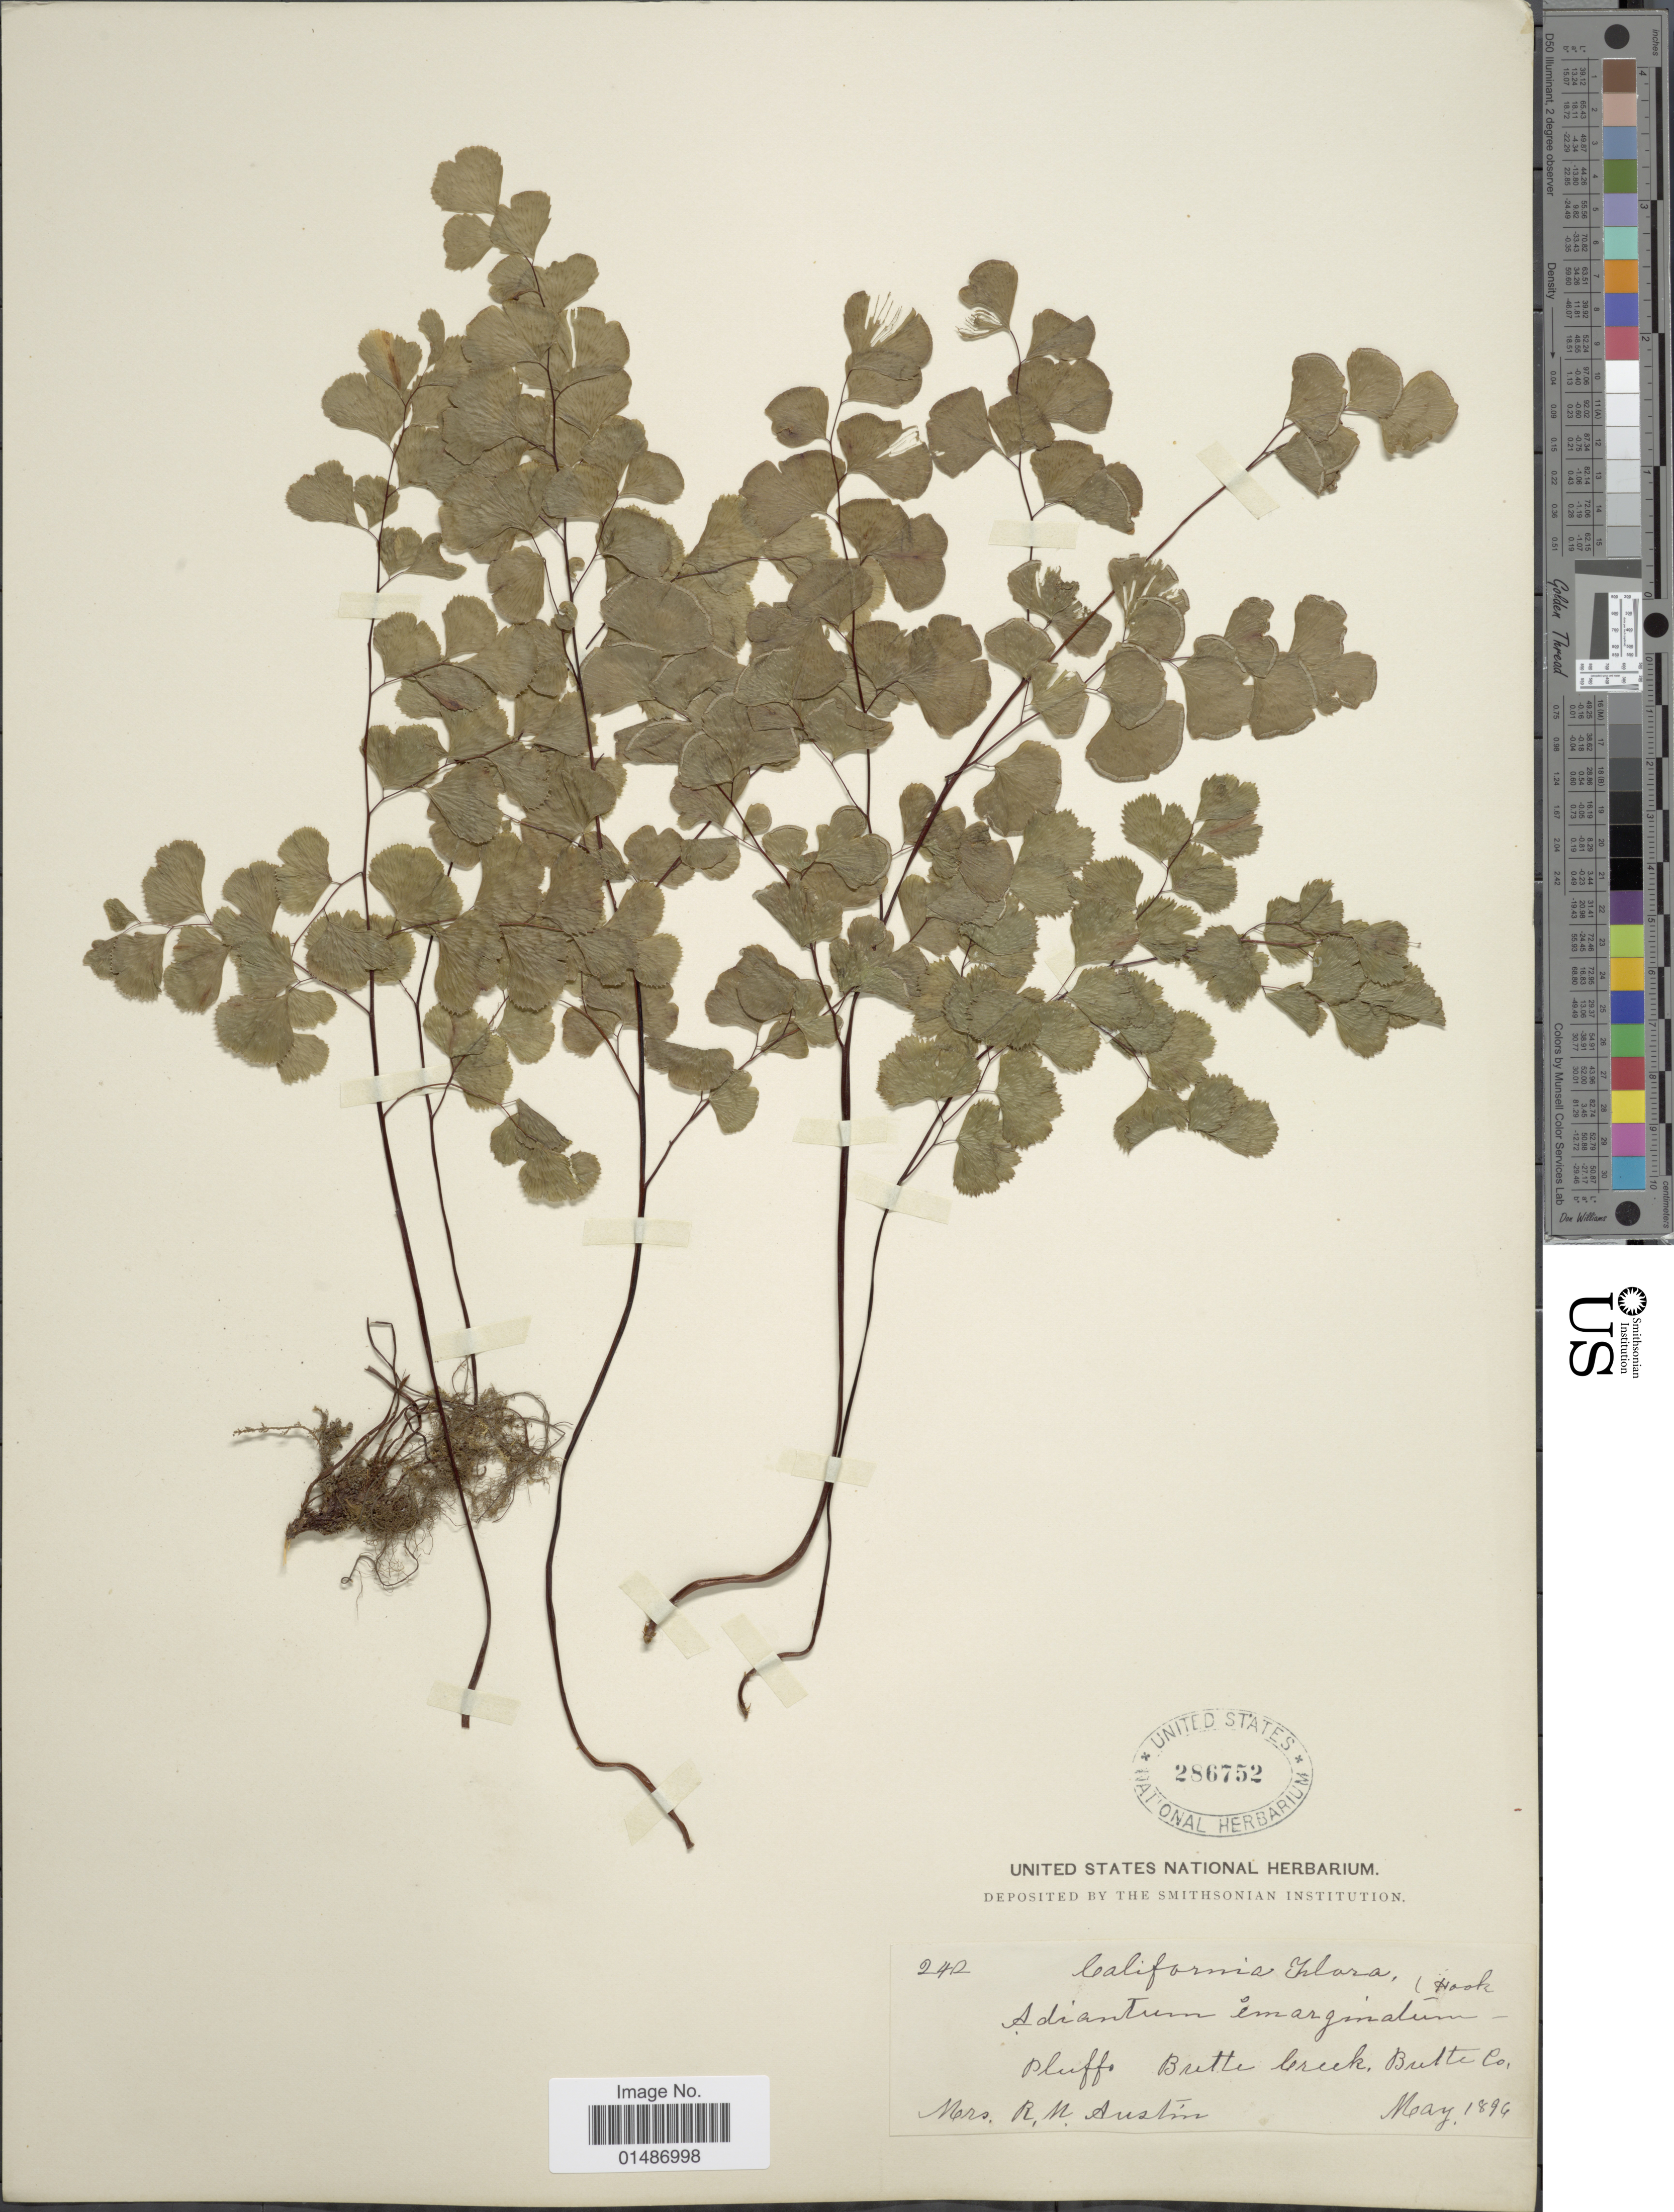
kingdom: Plantae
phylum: Tracheophyta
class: Polypodiopsida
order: Polypodiales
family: Pteridaceae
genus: Adiantum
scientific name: Adiantum jordanii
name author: C.H. Mull.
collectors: R. Austin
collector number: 242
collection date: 1896-05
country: United States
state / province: California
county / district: Butte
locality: Bluffs, Butte Creek, Butte Co.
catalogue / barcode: US 286752